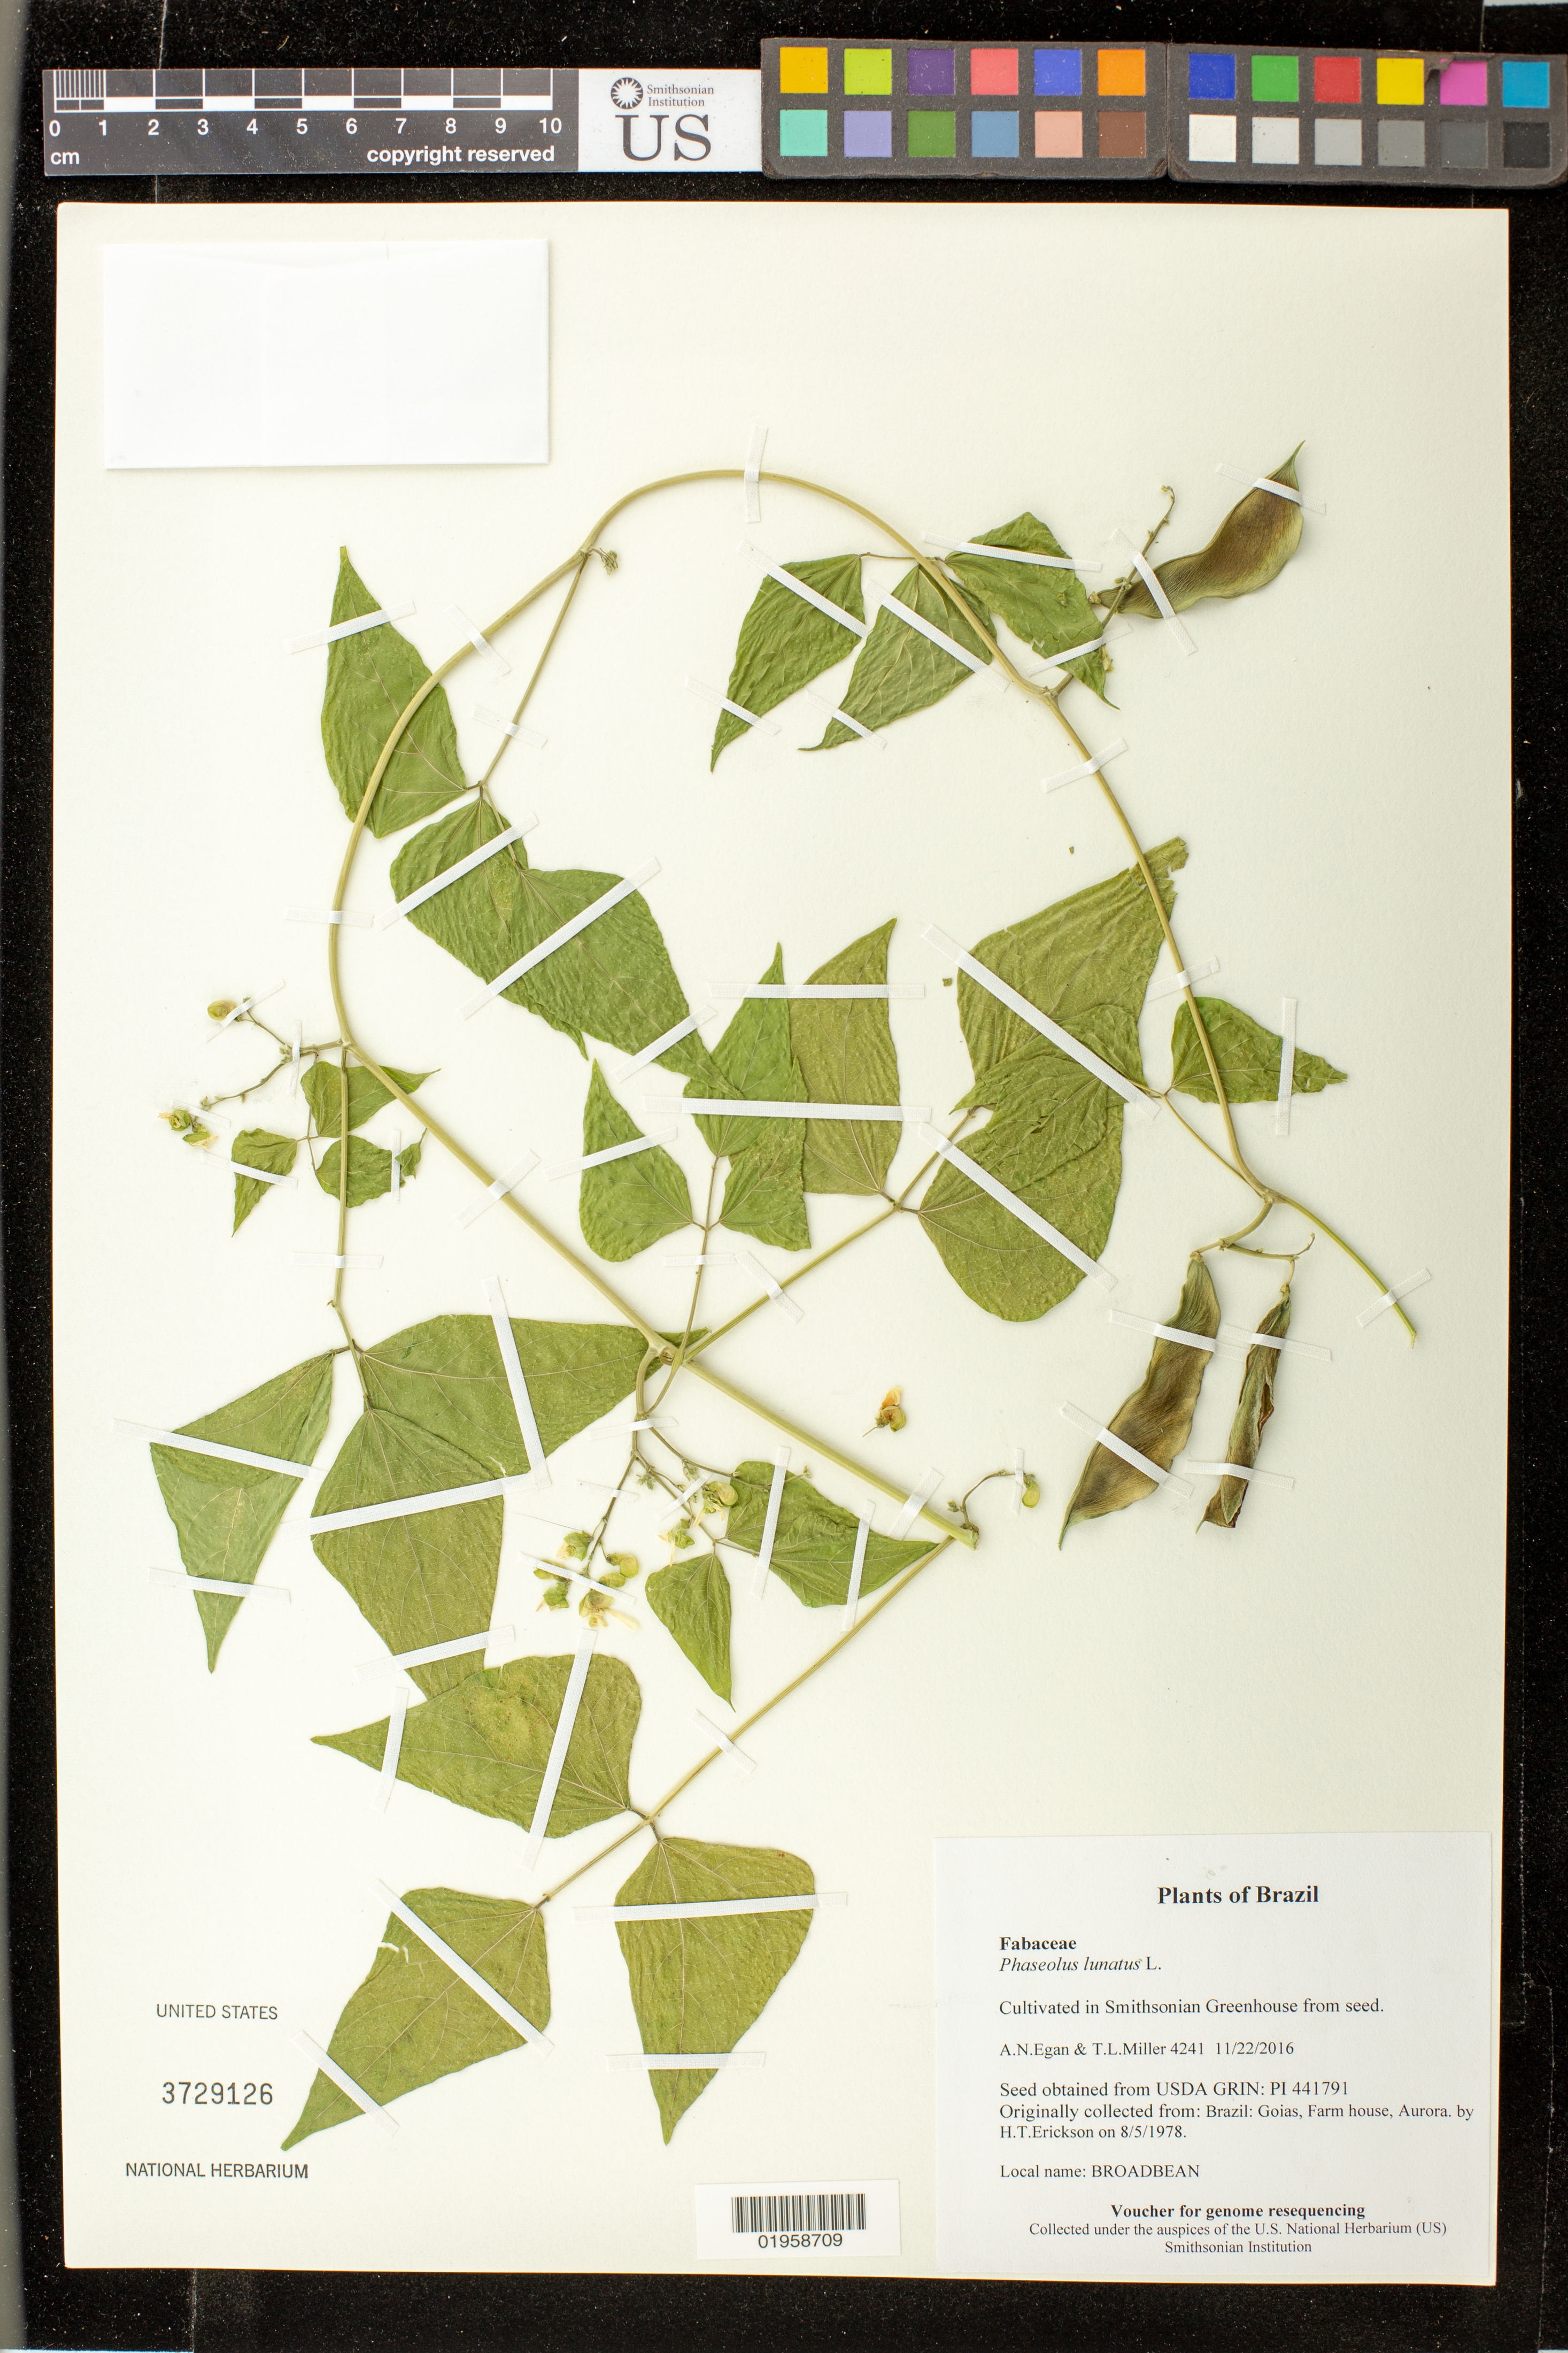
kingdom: Plantae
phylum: Tracheophyta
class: Magnoliopsida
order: Fabales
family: Fabaceae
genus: Phaseolus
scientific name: Phaseolus lunatus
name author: L.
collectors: A. N. Egan & T. L. Miller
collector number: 4241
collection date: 2016-11-22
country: United States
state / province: Maryland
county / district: Prince George's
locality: Smithsonian's Museum Support Ctr; 4210 Suitland Pkwy., NMNH Botany Research Greenhouses. Suitland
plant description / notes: Originally collected in Brazil, Goias, Farm house, Aurora, on 1978-08-05. H.T.Erickson (collector); Grown from seed acquired from the USDA's GRIN seed bank.; Broadbean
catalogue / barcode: US 3729126